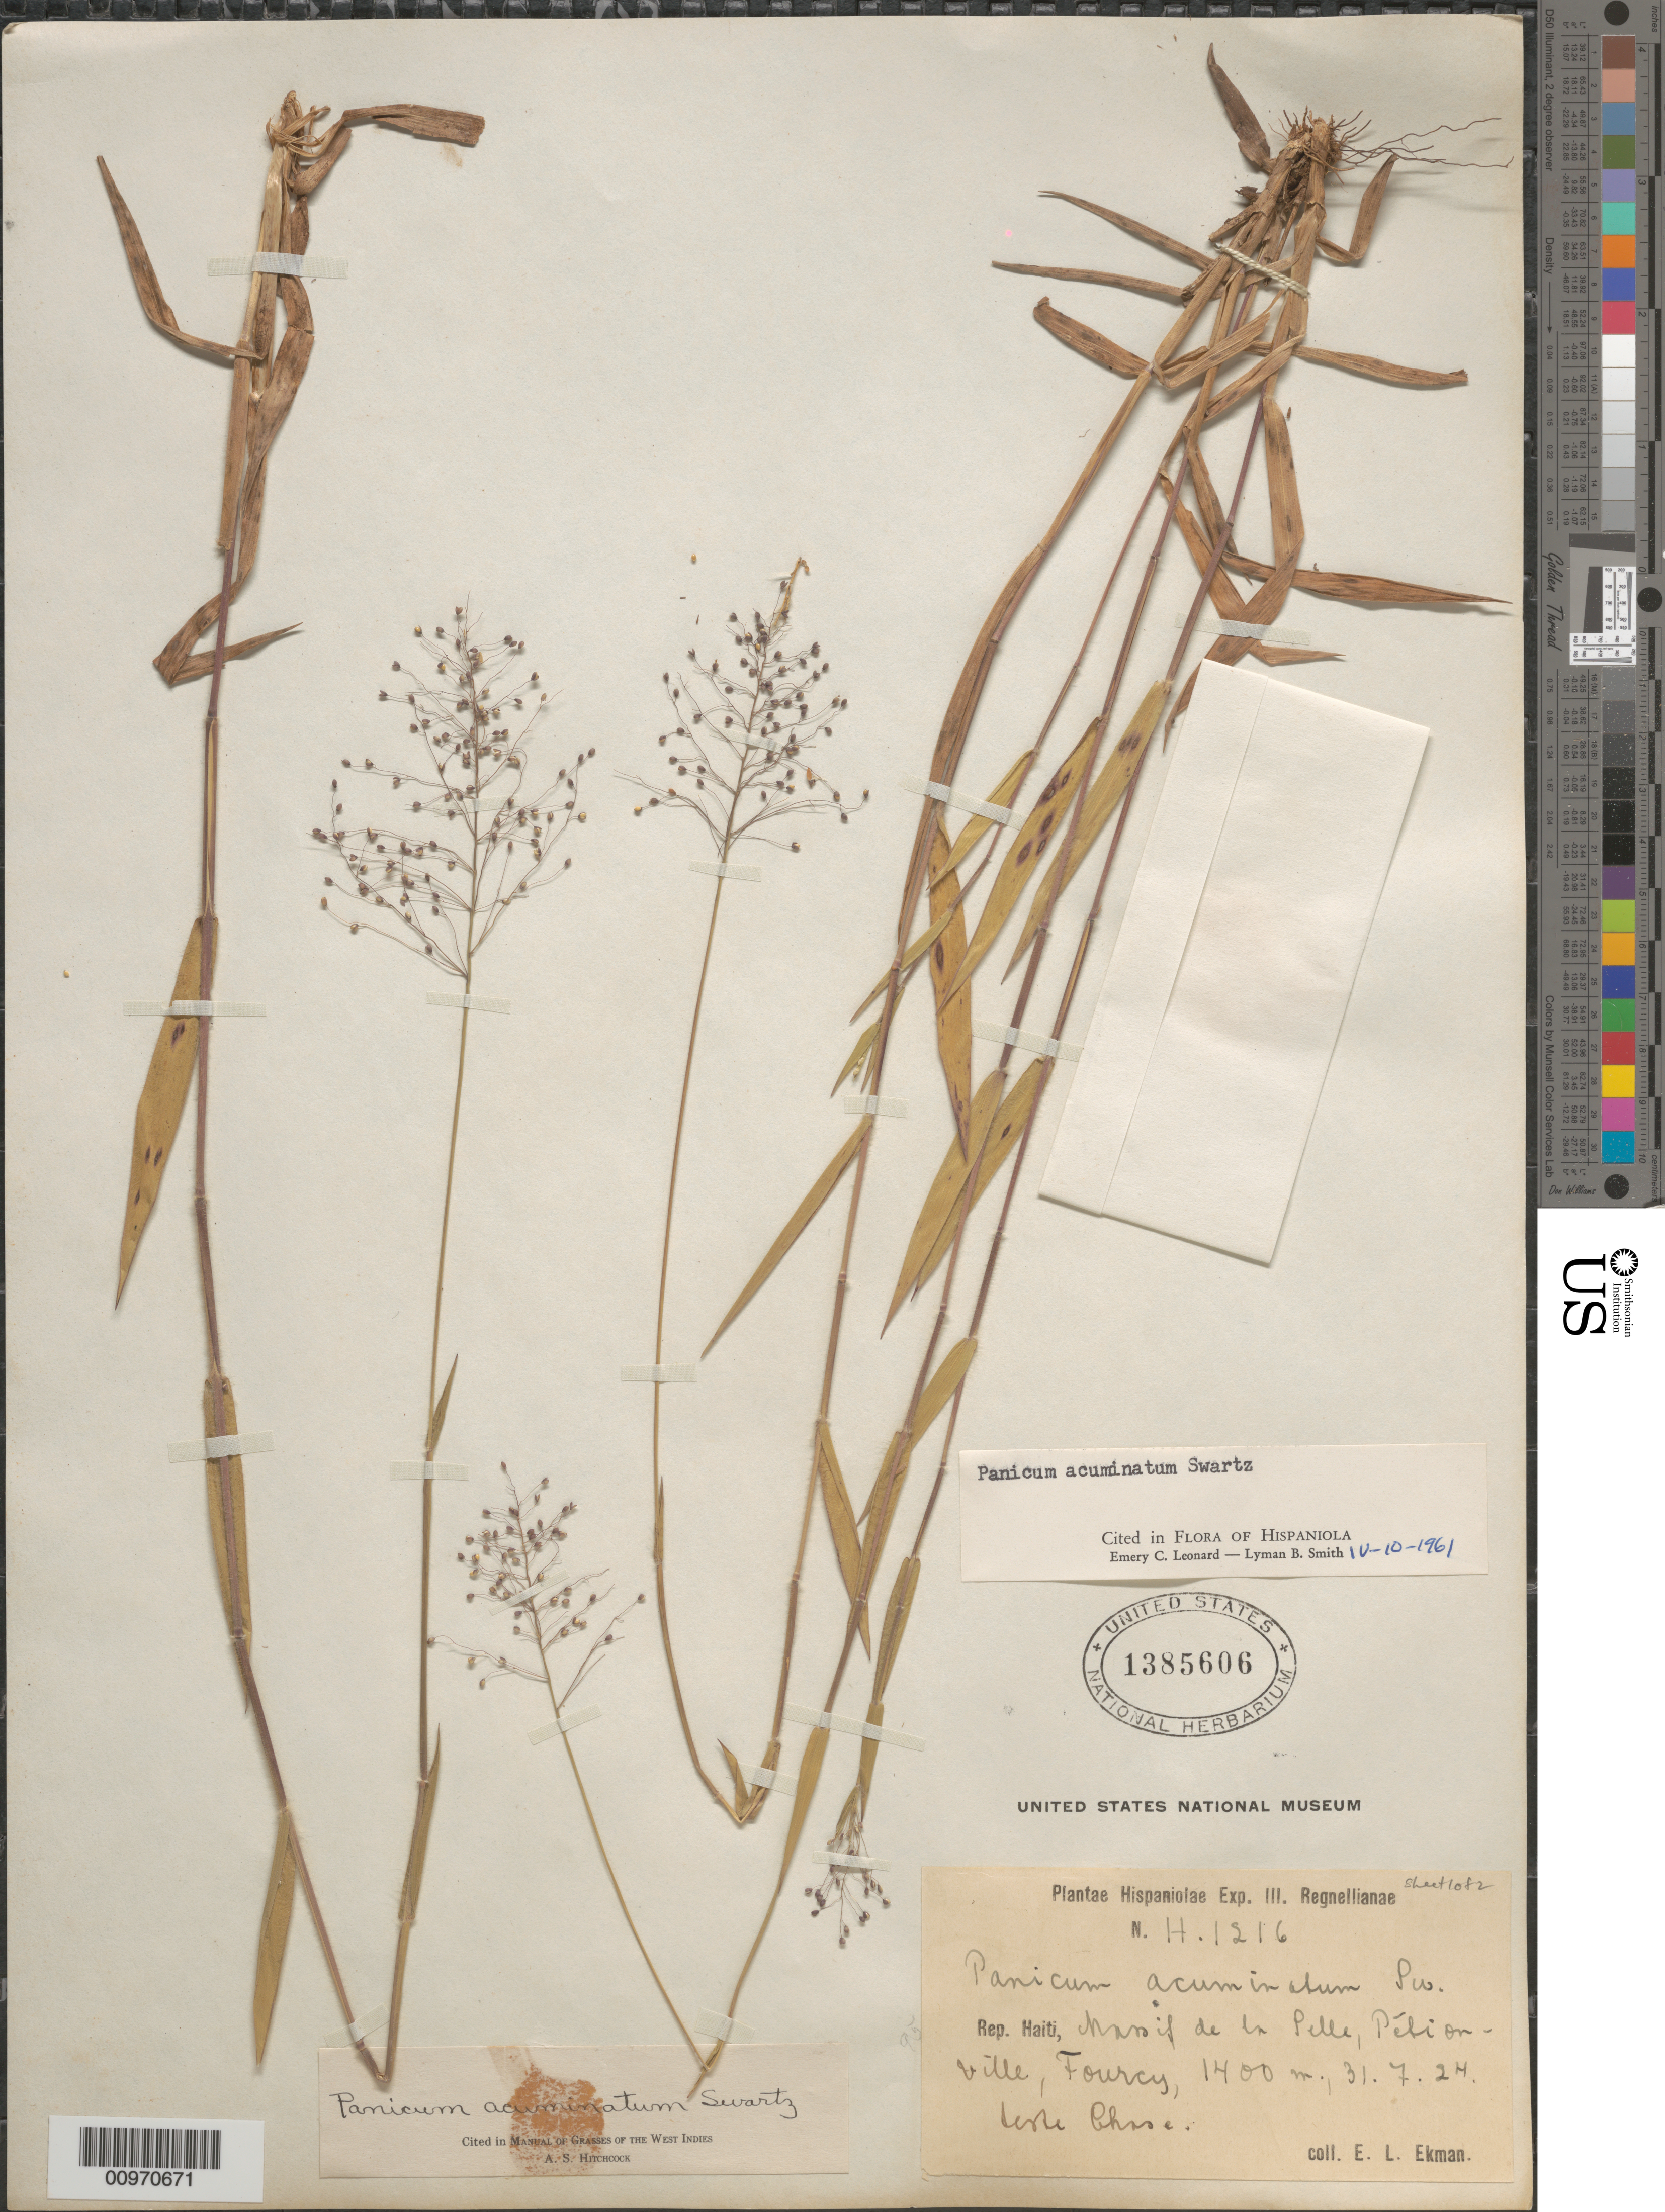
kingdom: Plantae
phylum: Tracheophyta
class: Liliopsida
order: Poales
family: Poaceae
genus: Panicum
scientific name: Panicum acuminatum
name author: Sw.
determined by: Leonard, E. C.; Smith, L. B.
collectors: E. L. Ekman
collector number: H 1216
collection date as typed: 31 Jul 1924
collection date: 1924-07-31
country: Haiti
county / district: Massif de la Selle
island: Hispaniola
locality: Pétionville, Fourcy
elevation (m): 1400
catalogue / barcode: US 1385606